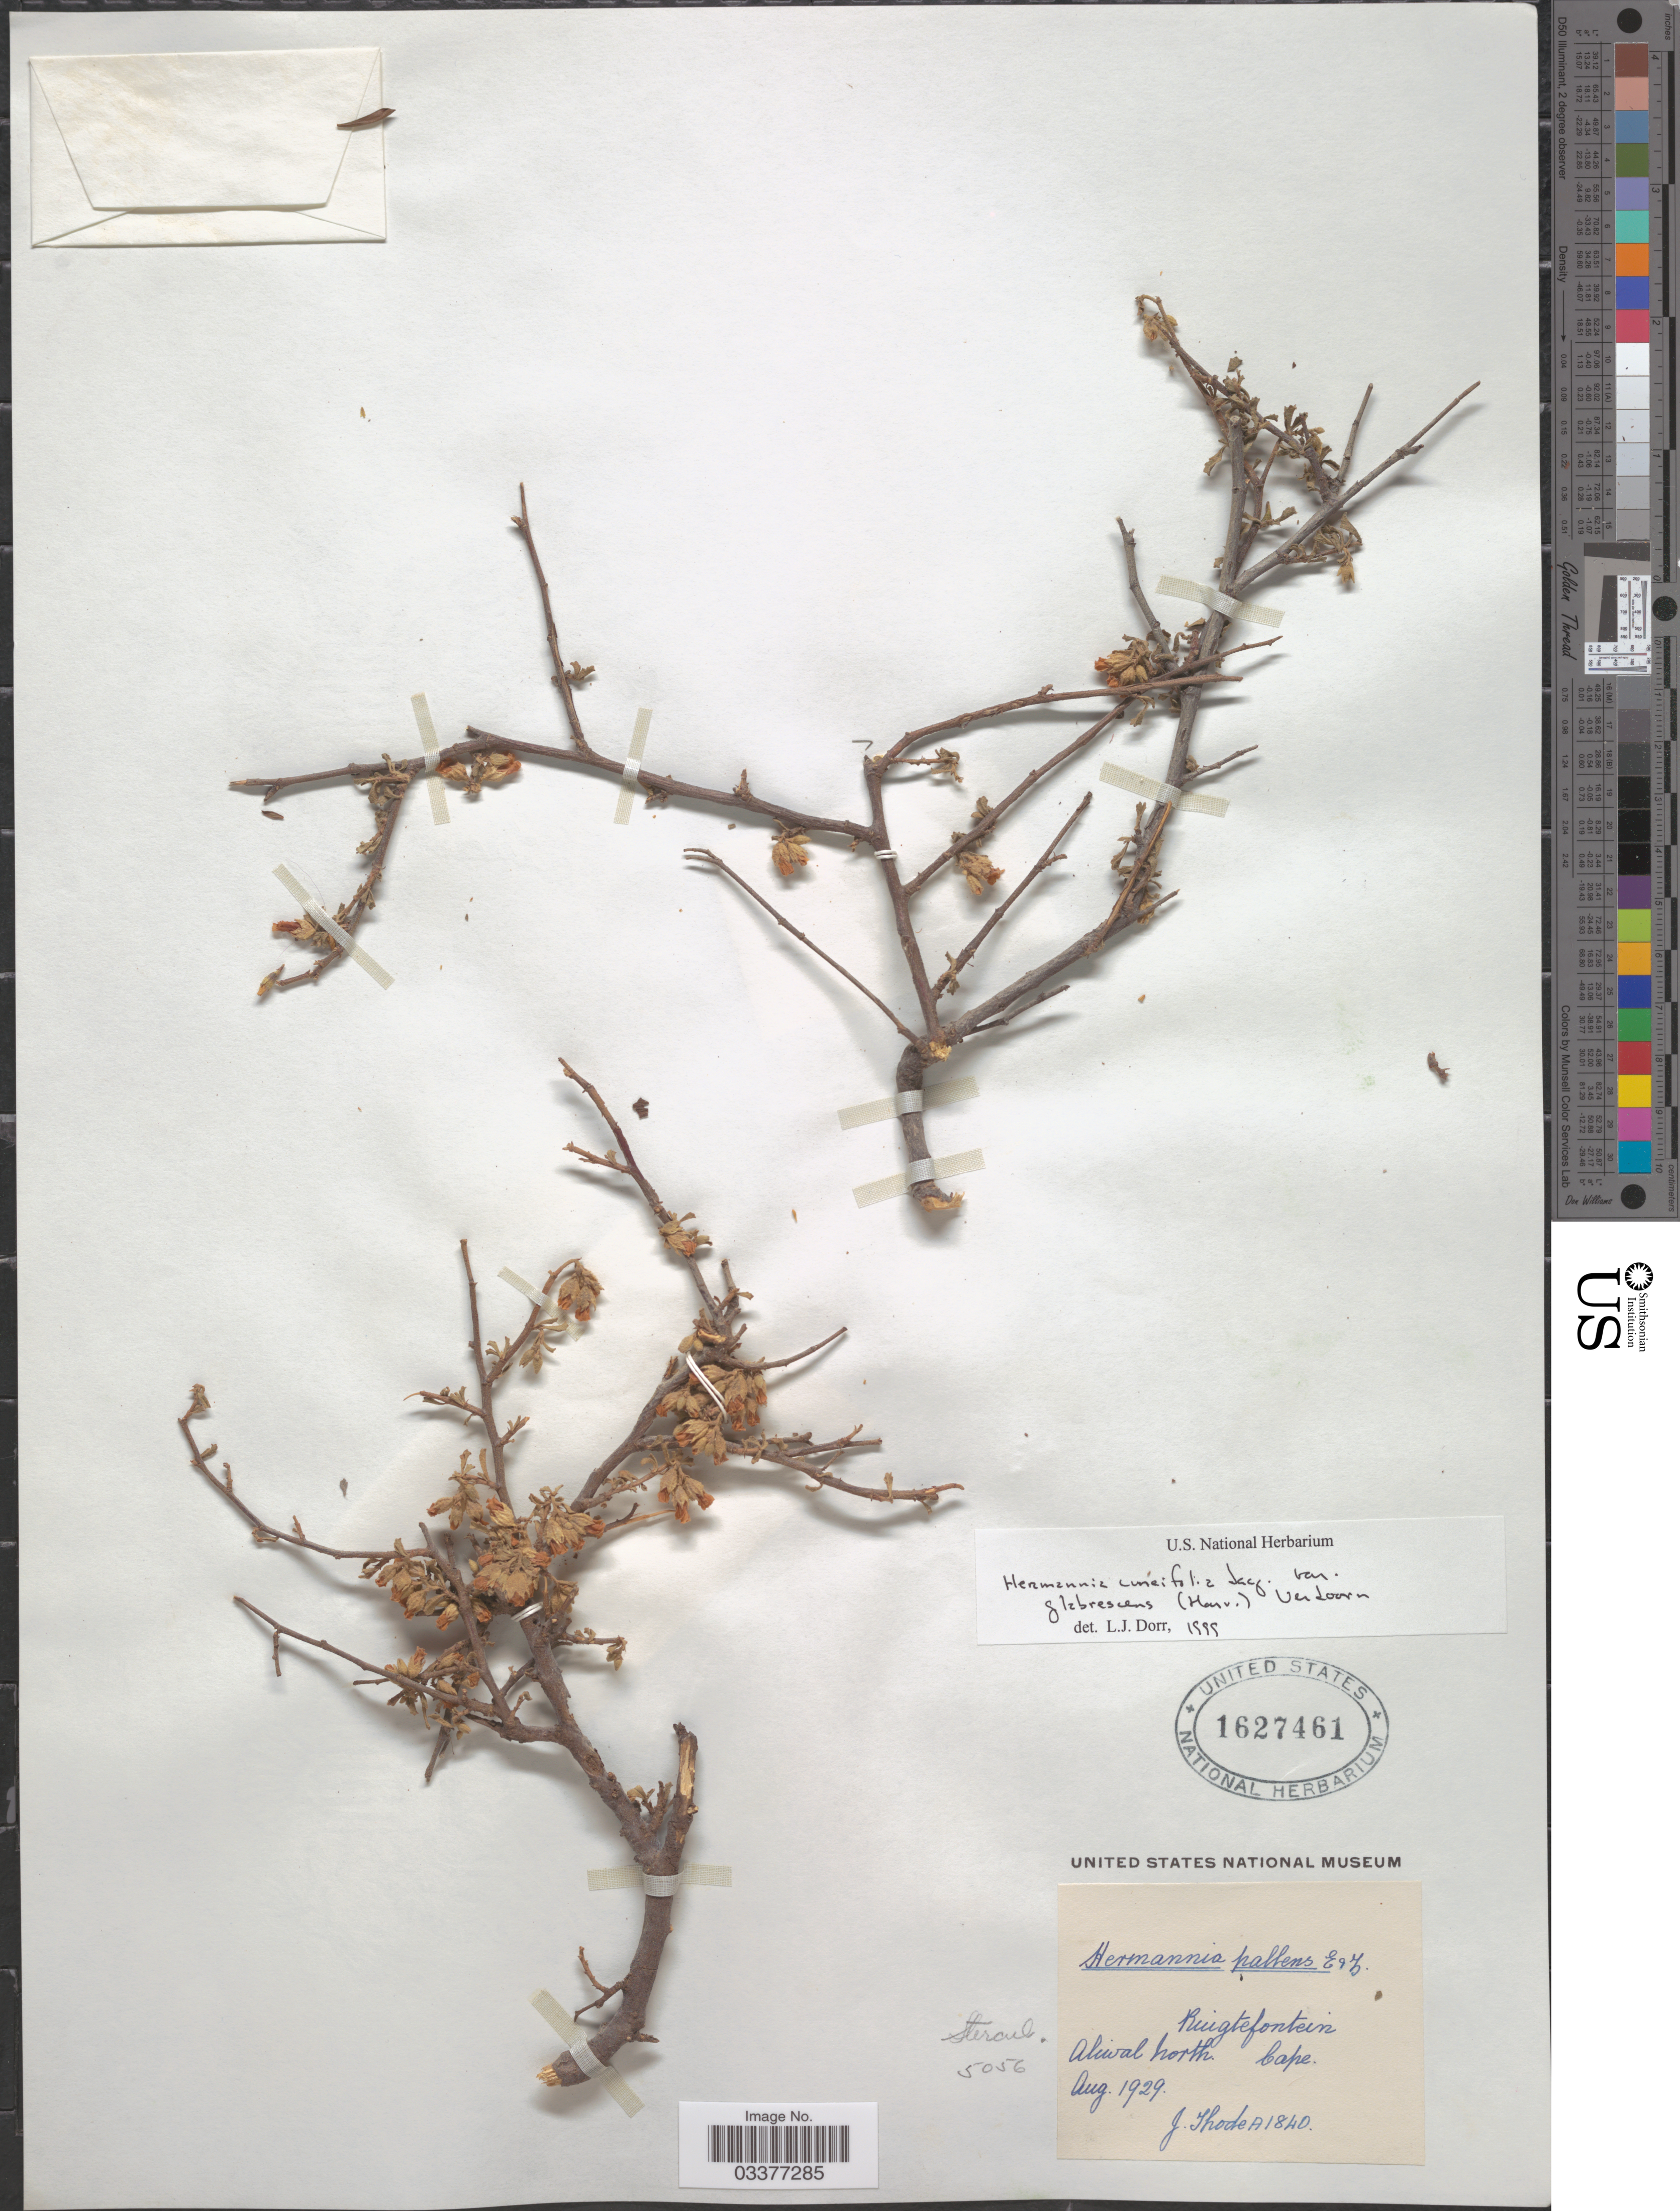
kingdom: Plantae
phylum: Tracheophyta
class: Magnoliopsida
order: Malvales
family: Malvaceae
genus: Hermannia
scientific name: Hermannia cuneifolia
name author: Jacq.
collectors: J. Thode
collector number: A1840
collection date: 1929-08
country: South Africa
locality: Ruigtefontein. Aluval North. Cape.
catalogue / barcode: US 1627461